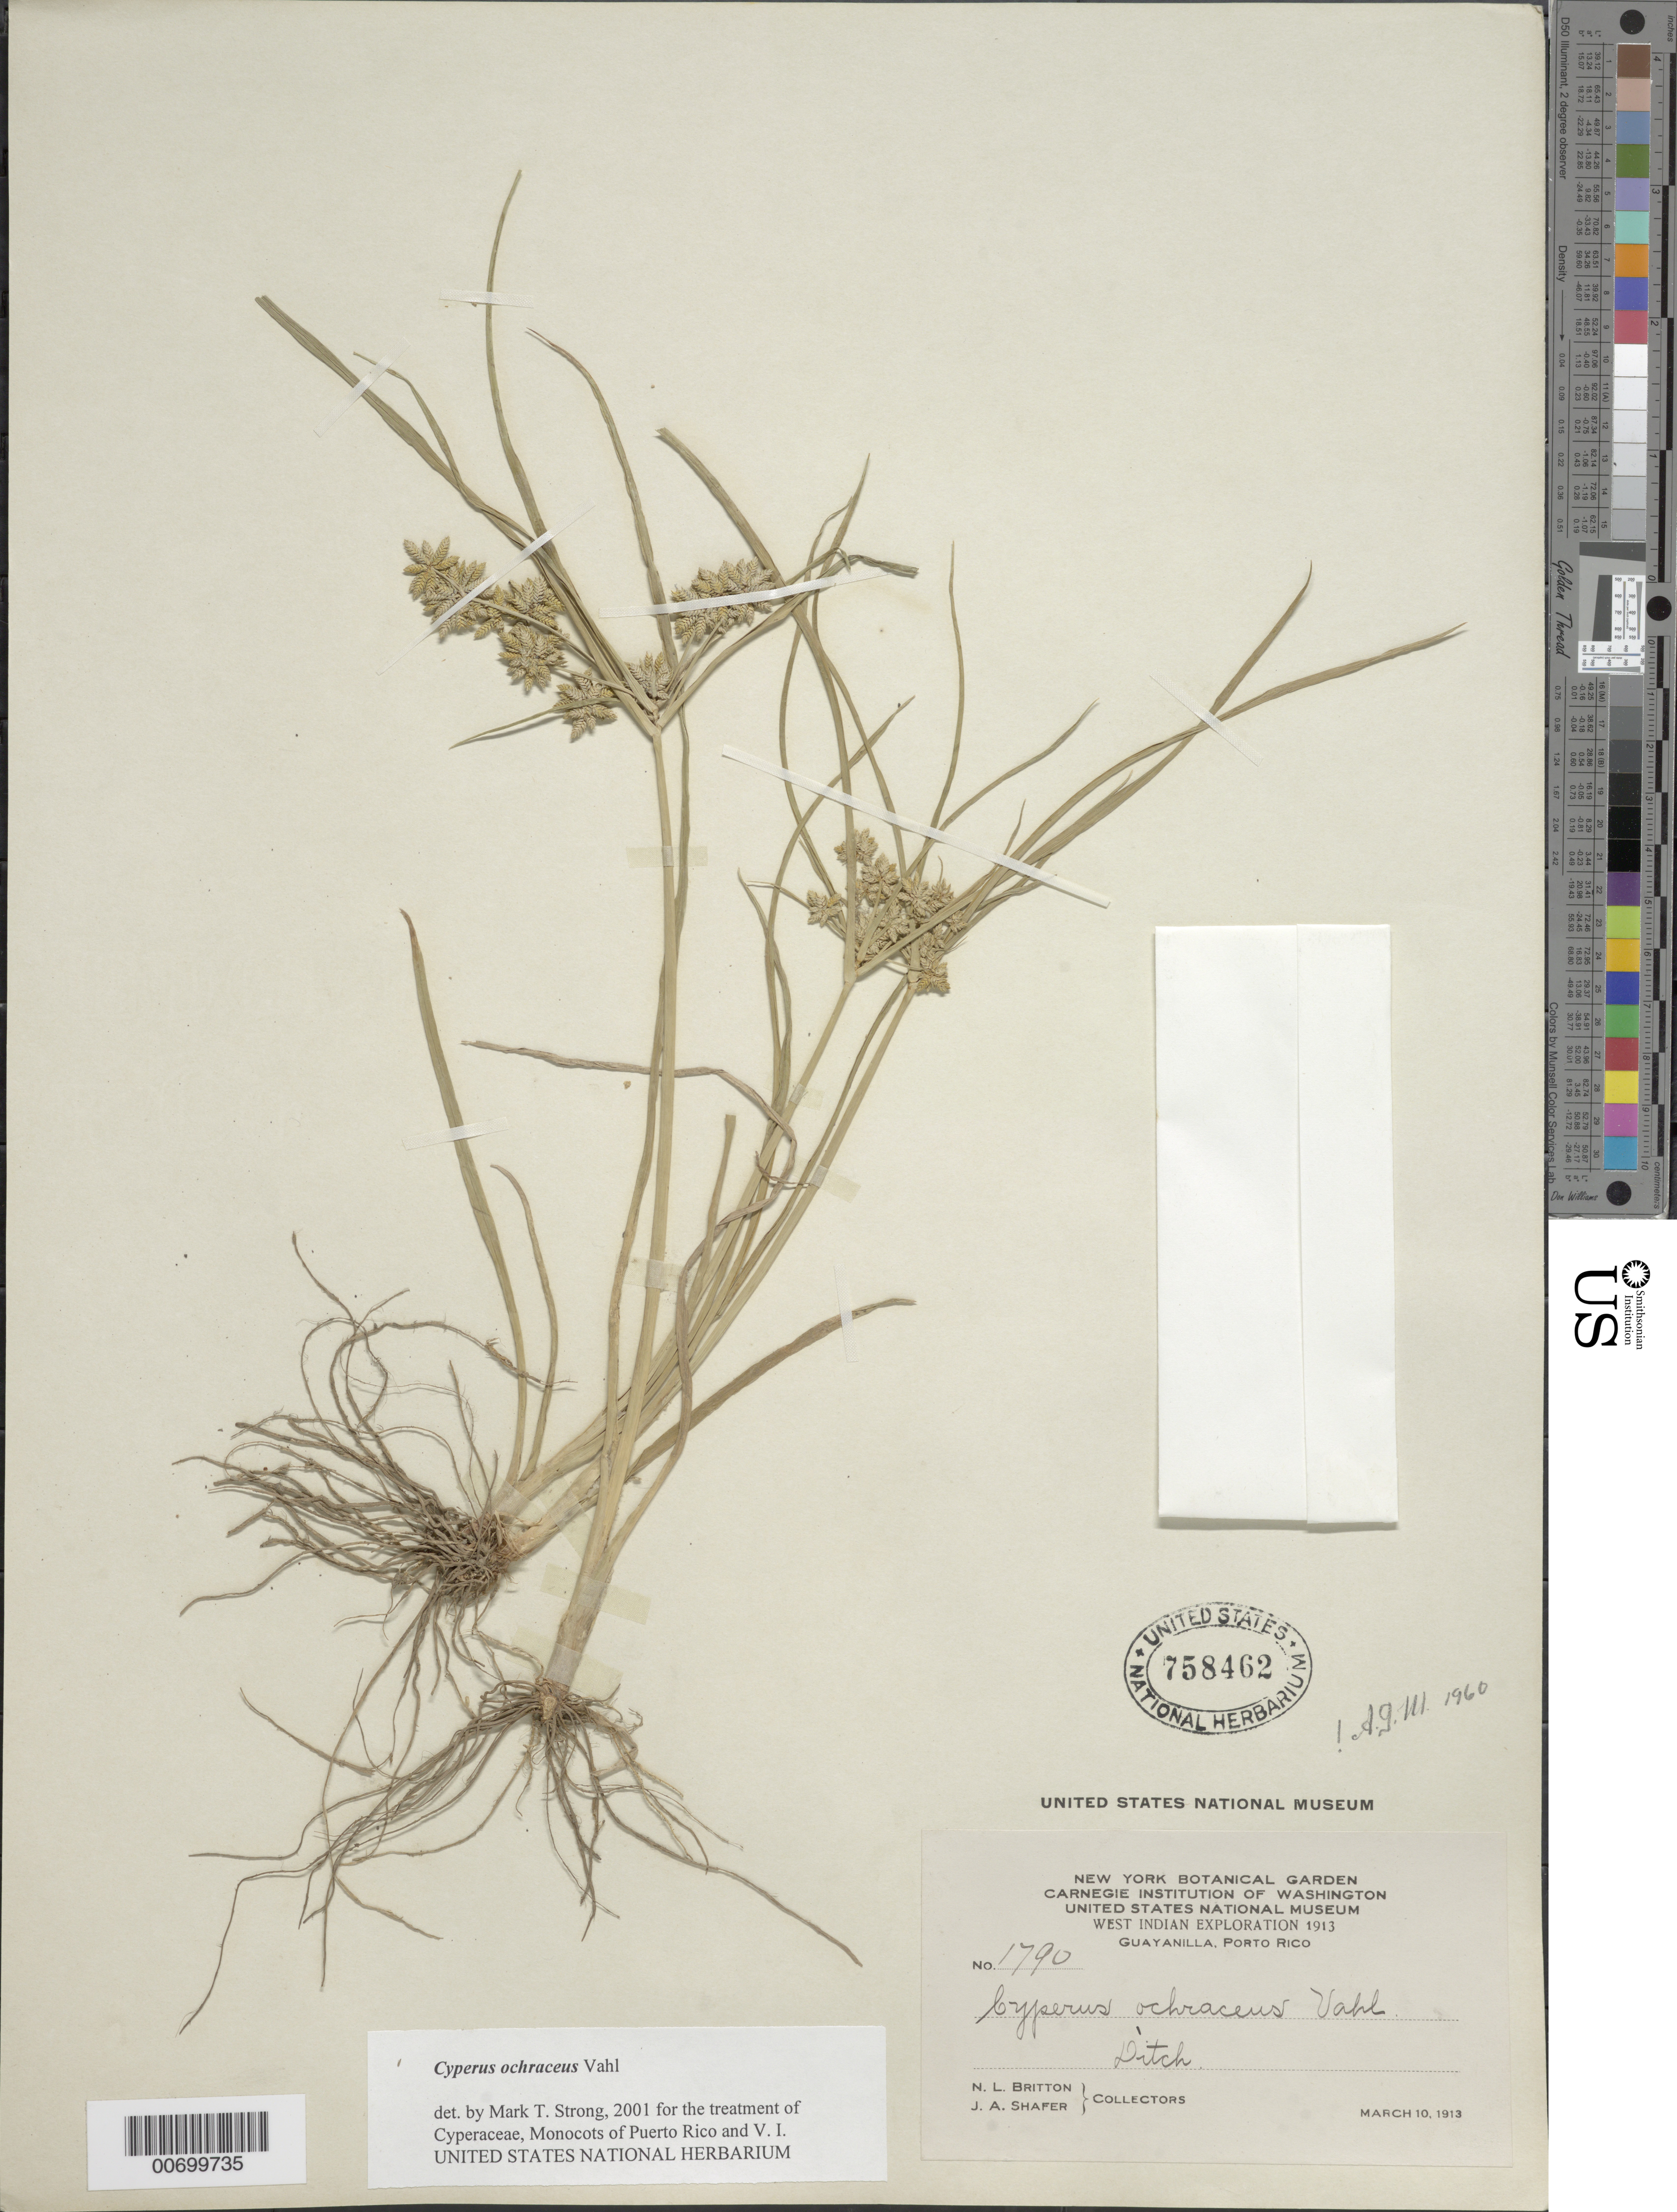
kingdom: Plantae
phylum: Tracheophyta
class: Liliopsida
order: Poales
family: Cyperaceae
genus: Cyperus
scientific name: Cyperus ochraceus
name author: Vahl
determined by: Strong, M. T., (US), Smithsonian Institution - National Museum of Natural History (UNITED STATES)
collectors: N. Britton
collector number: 1790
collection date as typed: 10 Mar 1913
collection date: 1913-03-10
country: Puerto Rico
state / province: Guayanilla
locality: Guayanilla.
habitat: Ditch.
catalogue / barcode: US 758462